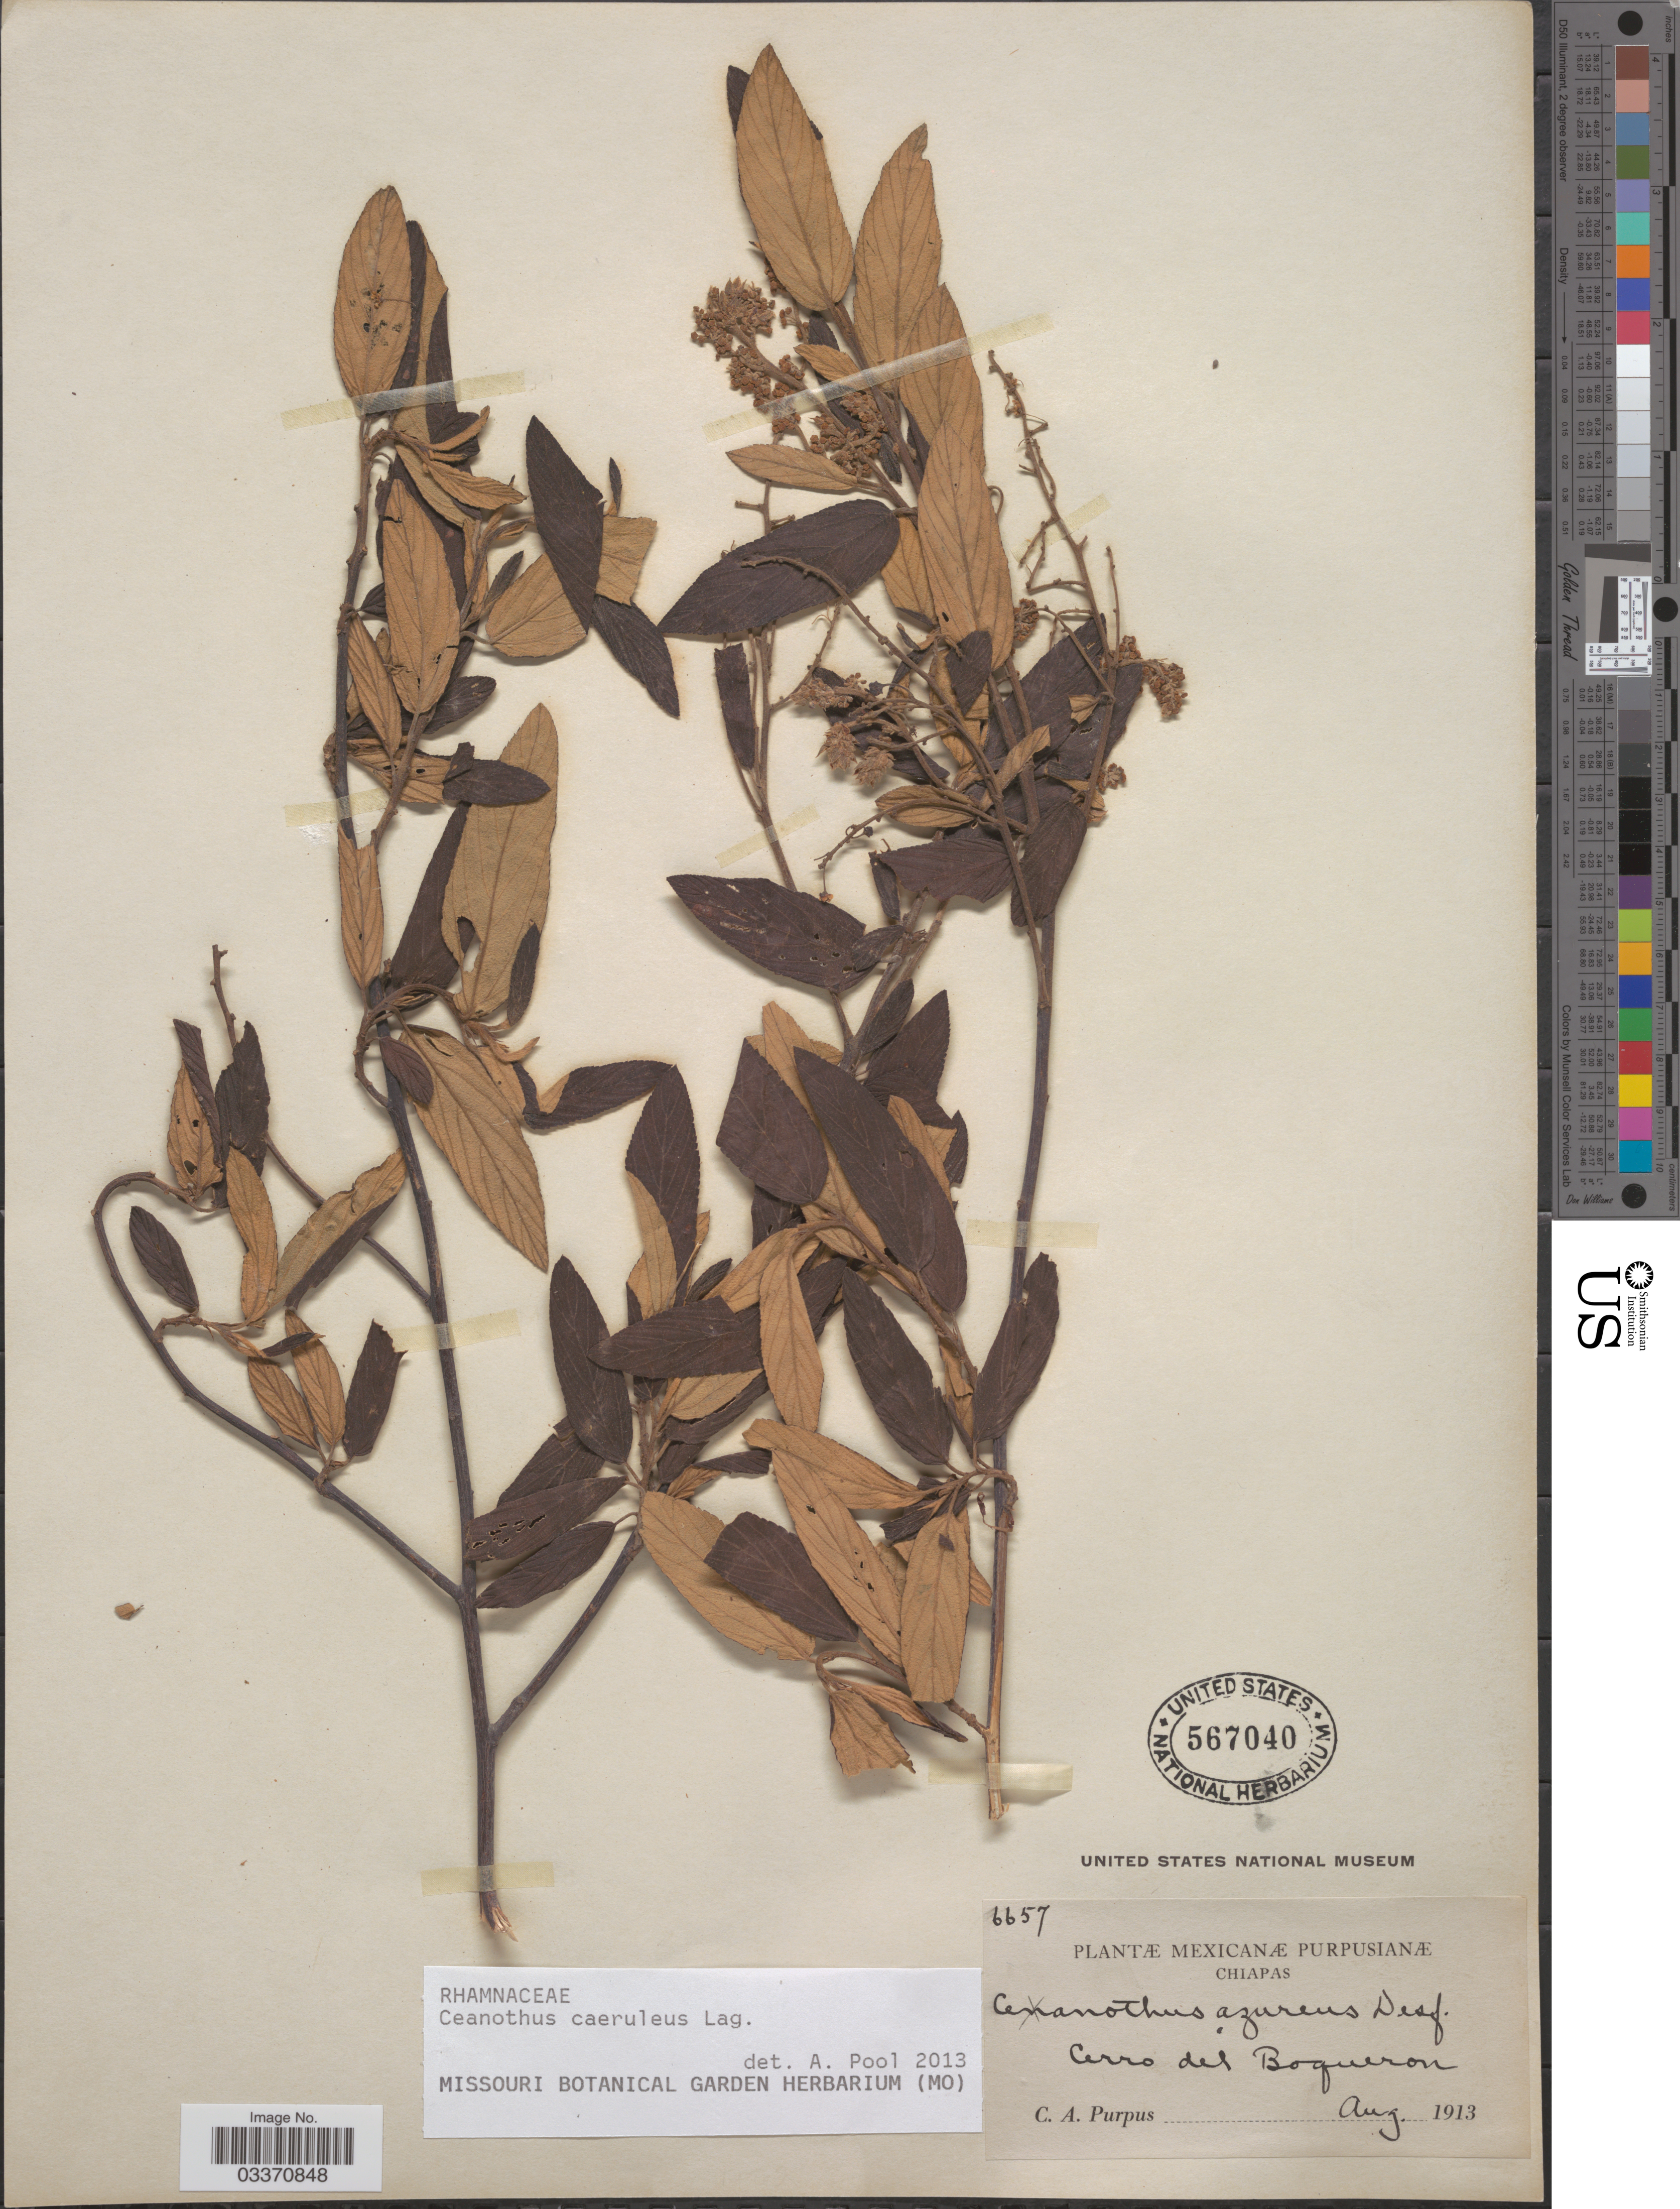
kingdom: Plantae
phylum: Tracheophyta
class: Magnoliopsida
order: Rosales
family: Rhamnaceae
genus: Ceanothus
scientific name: Ceanothus caeruleus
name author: Lag.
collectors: C. A. Purpus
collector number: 6657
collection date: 1913-08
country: Mexico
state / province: Chiapas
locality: Cerro del Boqueron.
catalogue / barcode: US 567040